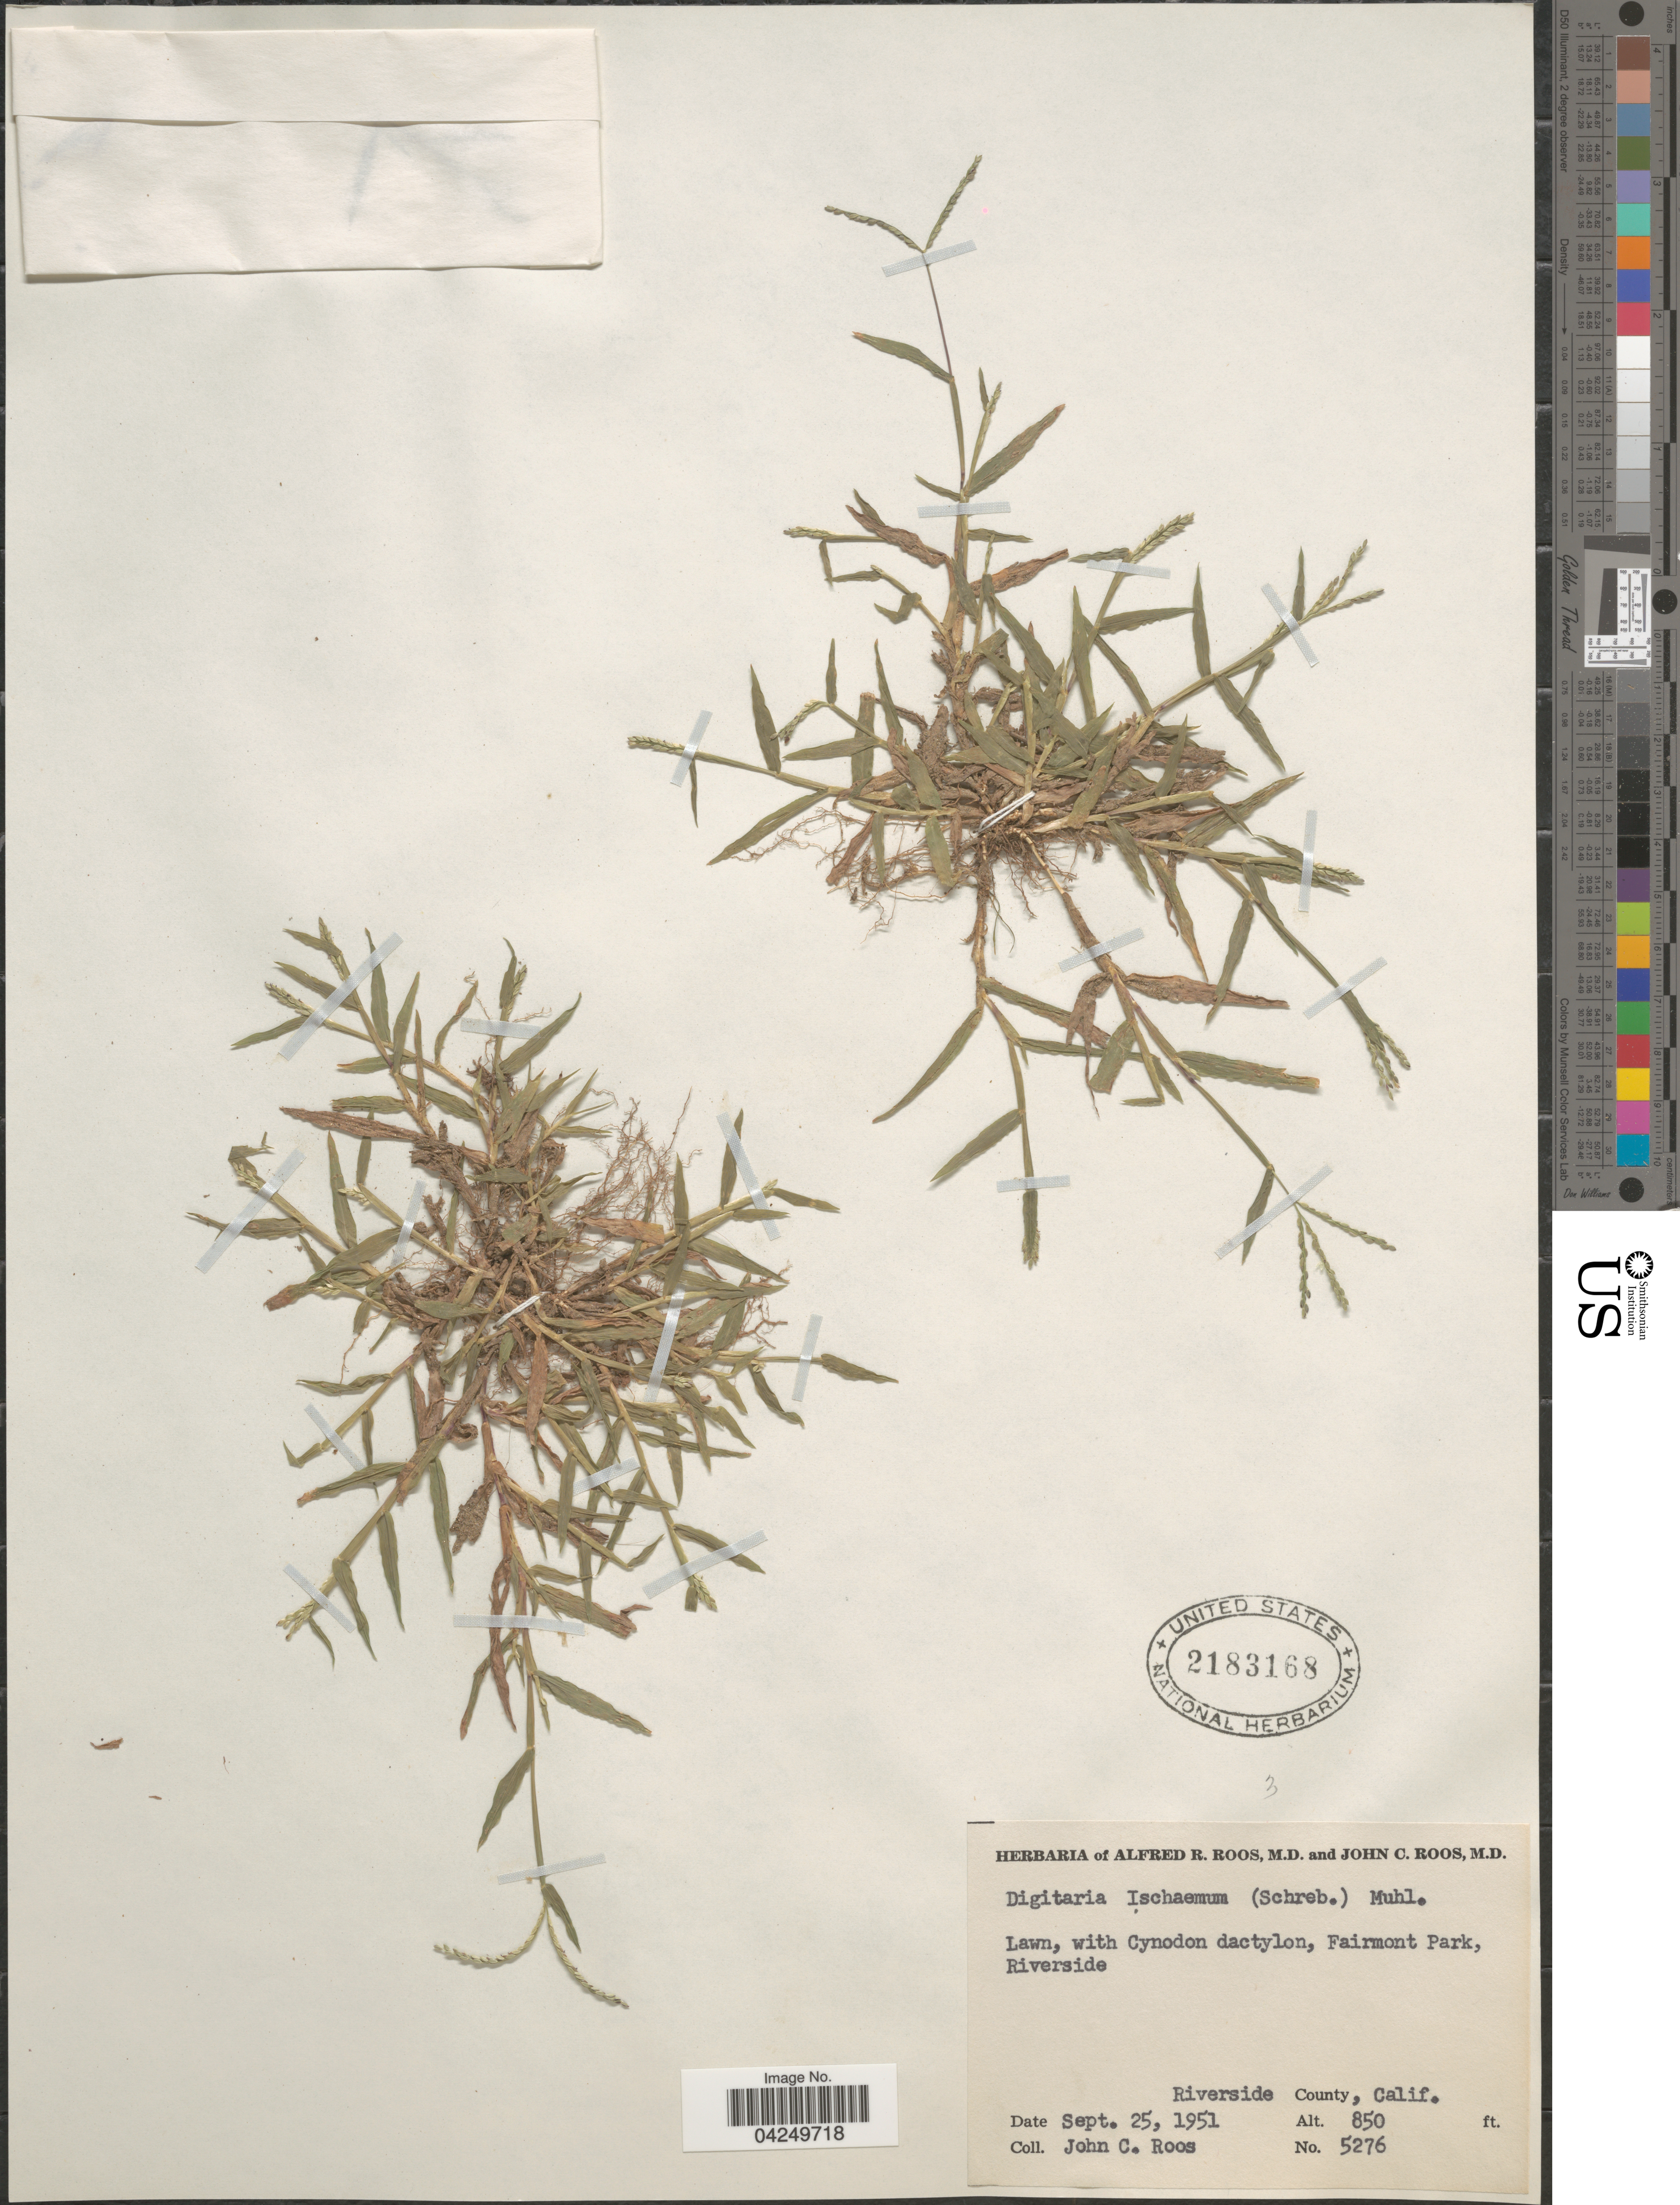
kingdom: Plantae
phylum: Tracheophyta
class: Liliopsida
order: Poales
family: Poaceae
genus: Digitaria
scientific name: Digitaria ischaemum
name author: (Schreber) Schreber ex Muhl.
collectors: J. C. Roos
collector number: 5276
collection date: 1951-09-25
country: United States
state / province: California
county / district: Riverside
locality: Fairmont Park, Riverside.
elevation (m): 259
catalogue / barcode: US 2183168